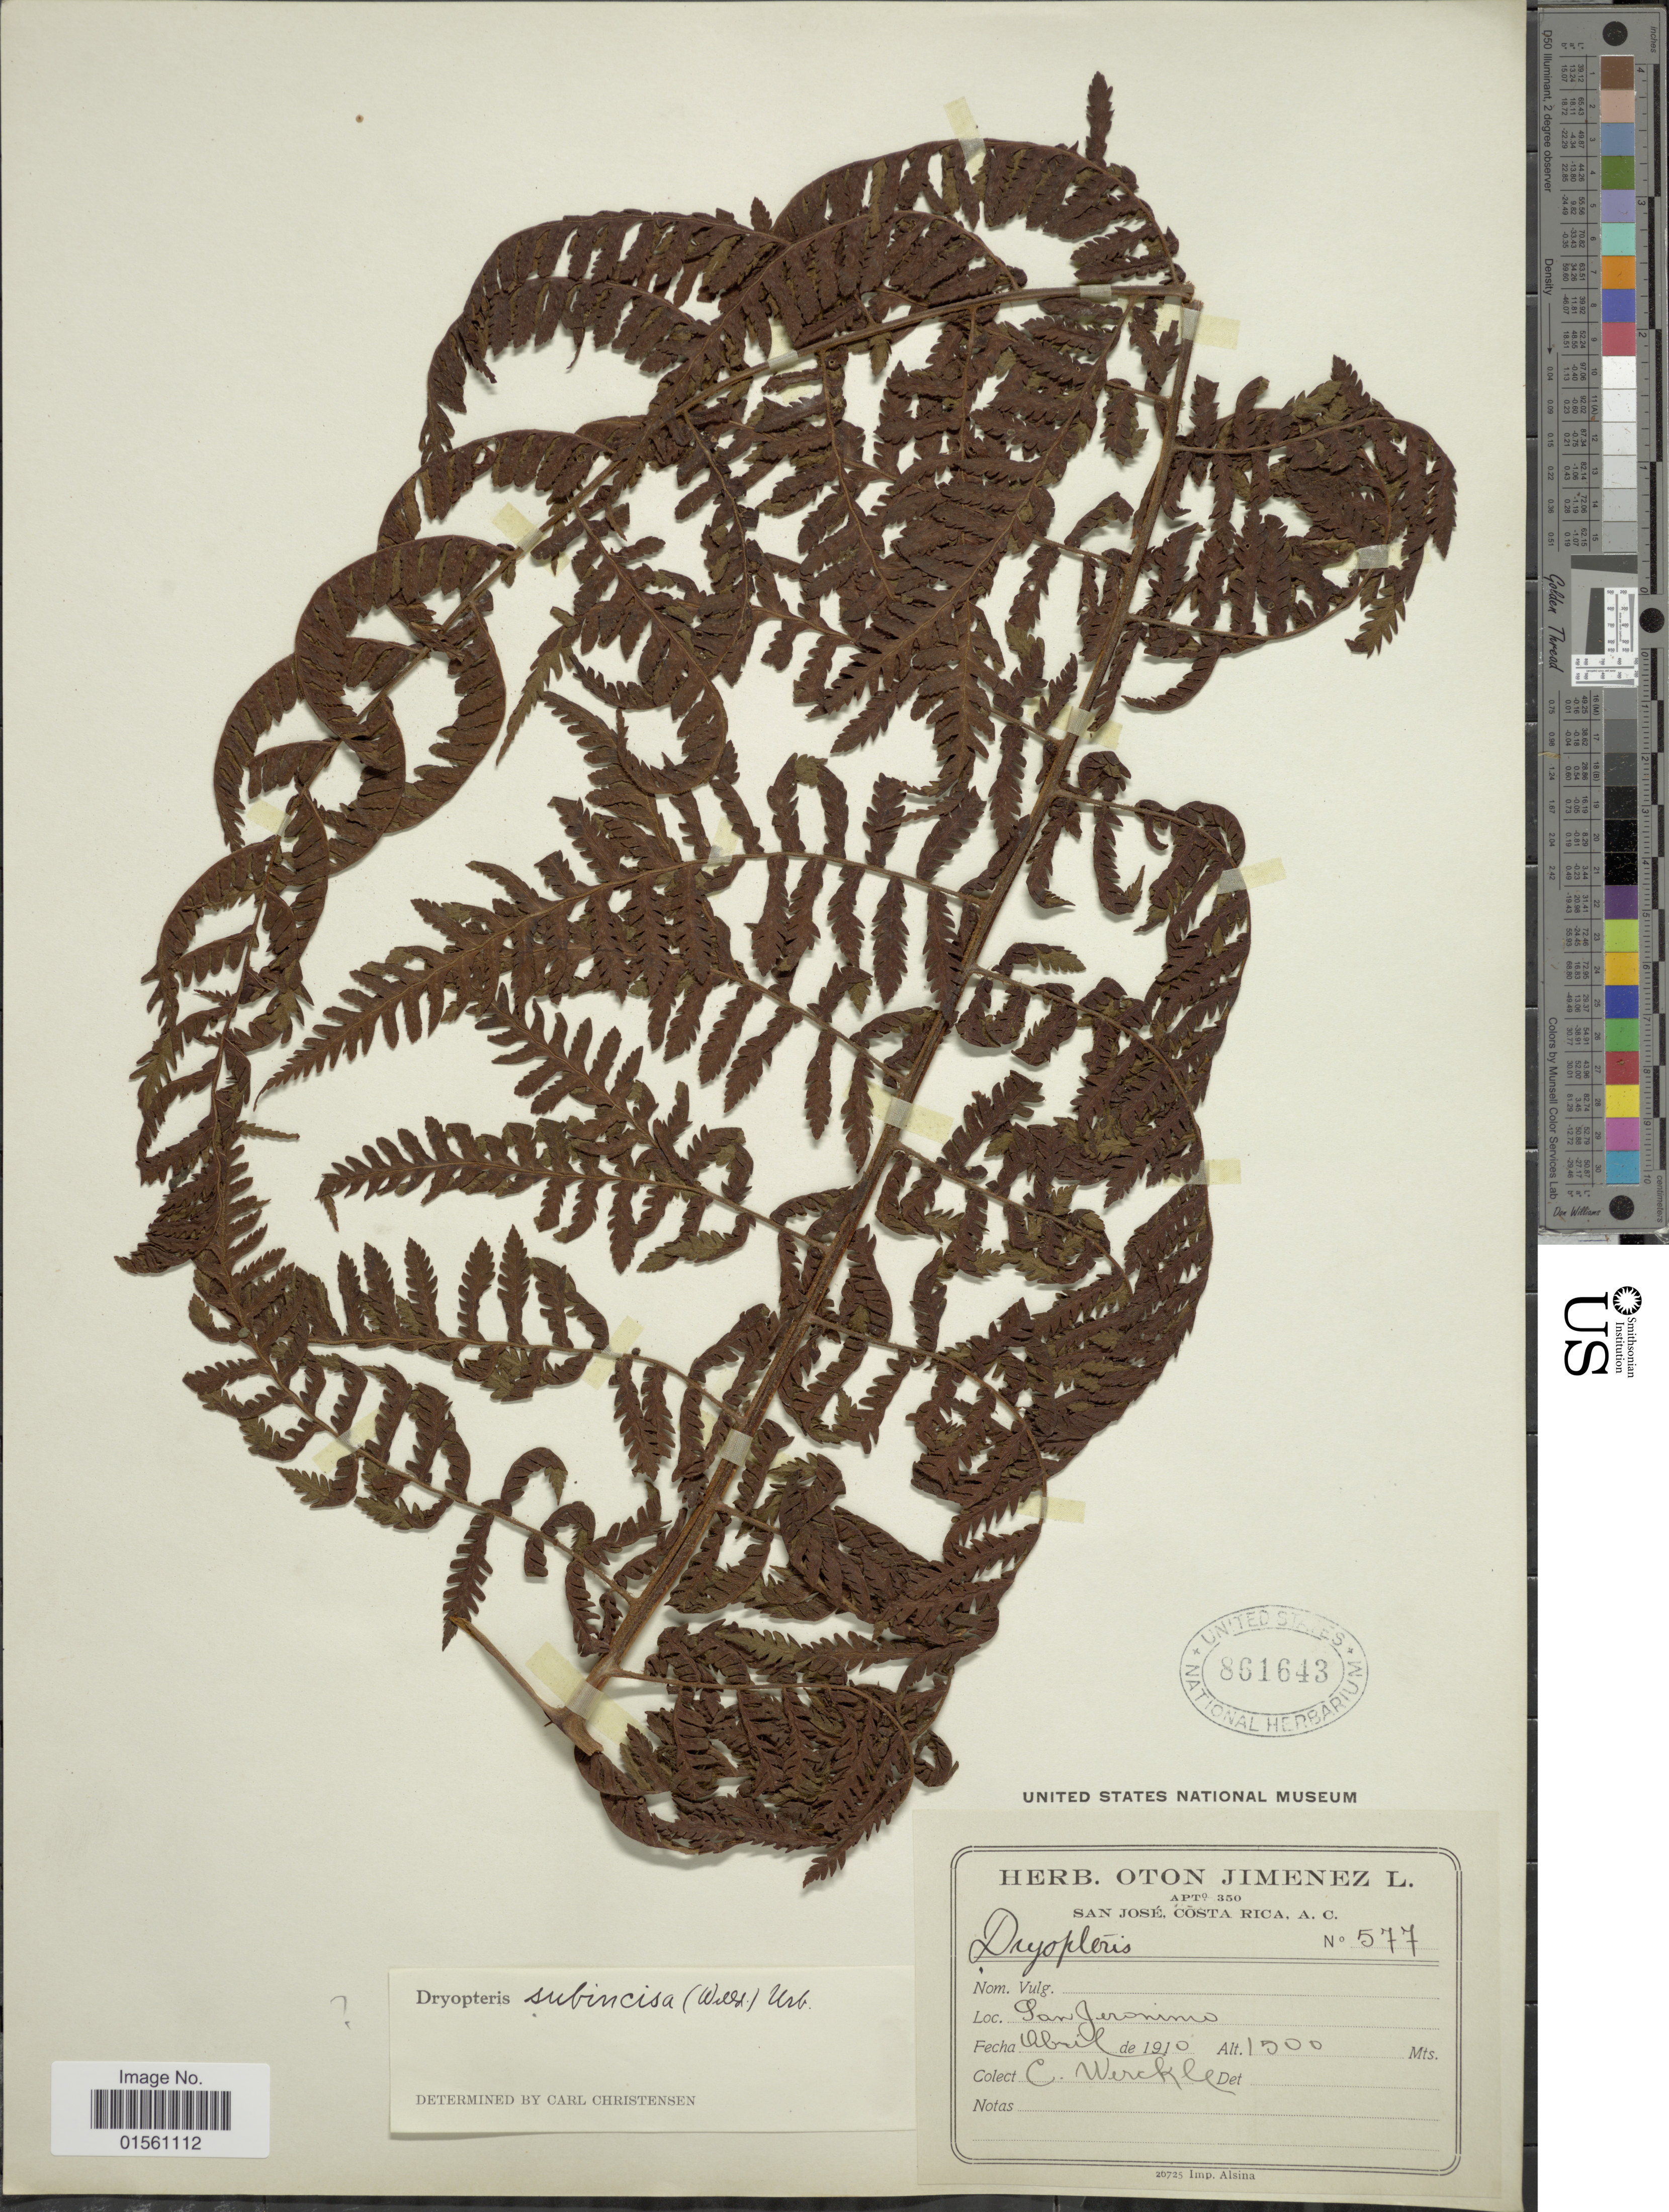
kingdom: Plantae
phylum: Tracheophyta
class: Polypodiopsida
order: Polypodiales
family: Dryopteridaceae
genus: Megalastrum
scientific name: Megalastrum atrogriseum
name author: (C. Chr.) A.R. Sm. & R.C. Moran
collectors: C. Wercklé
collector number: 577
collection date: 1910-04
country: Costa Rica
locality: San Jerónimo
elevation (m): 1500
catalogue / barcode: US 861643